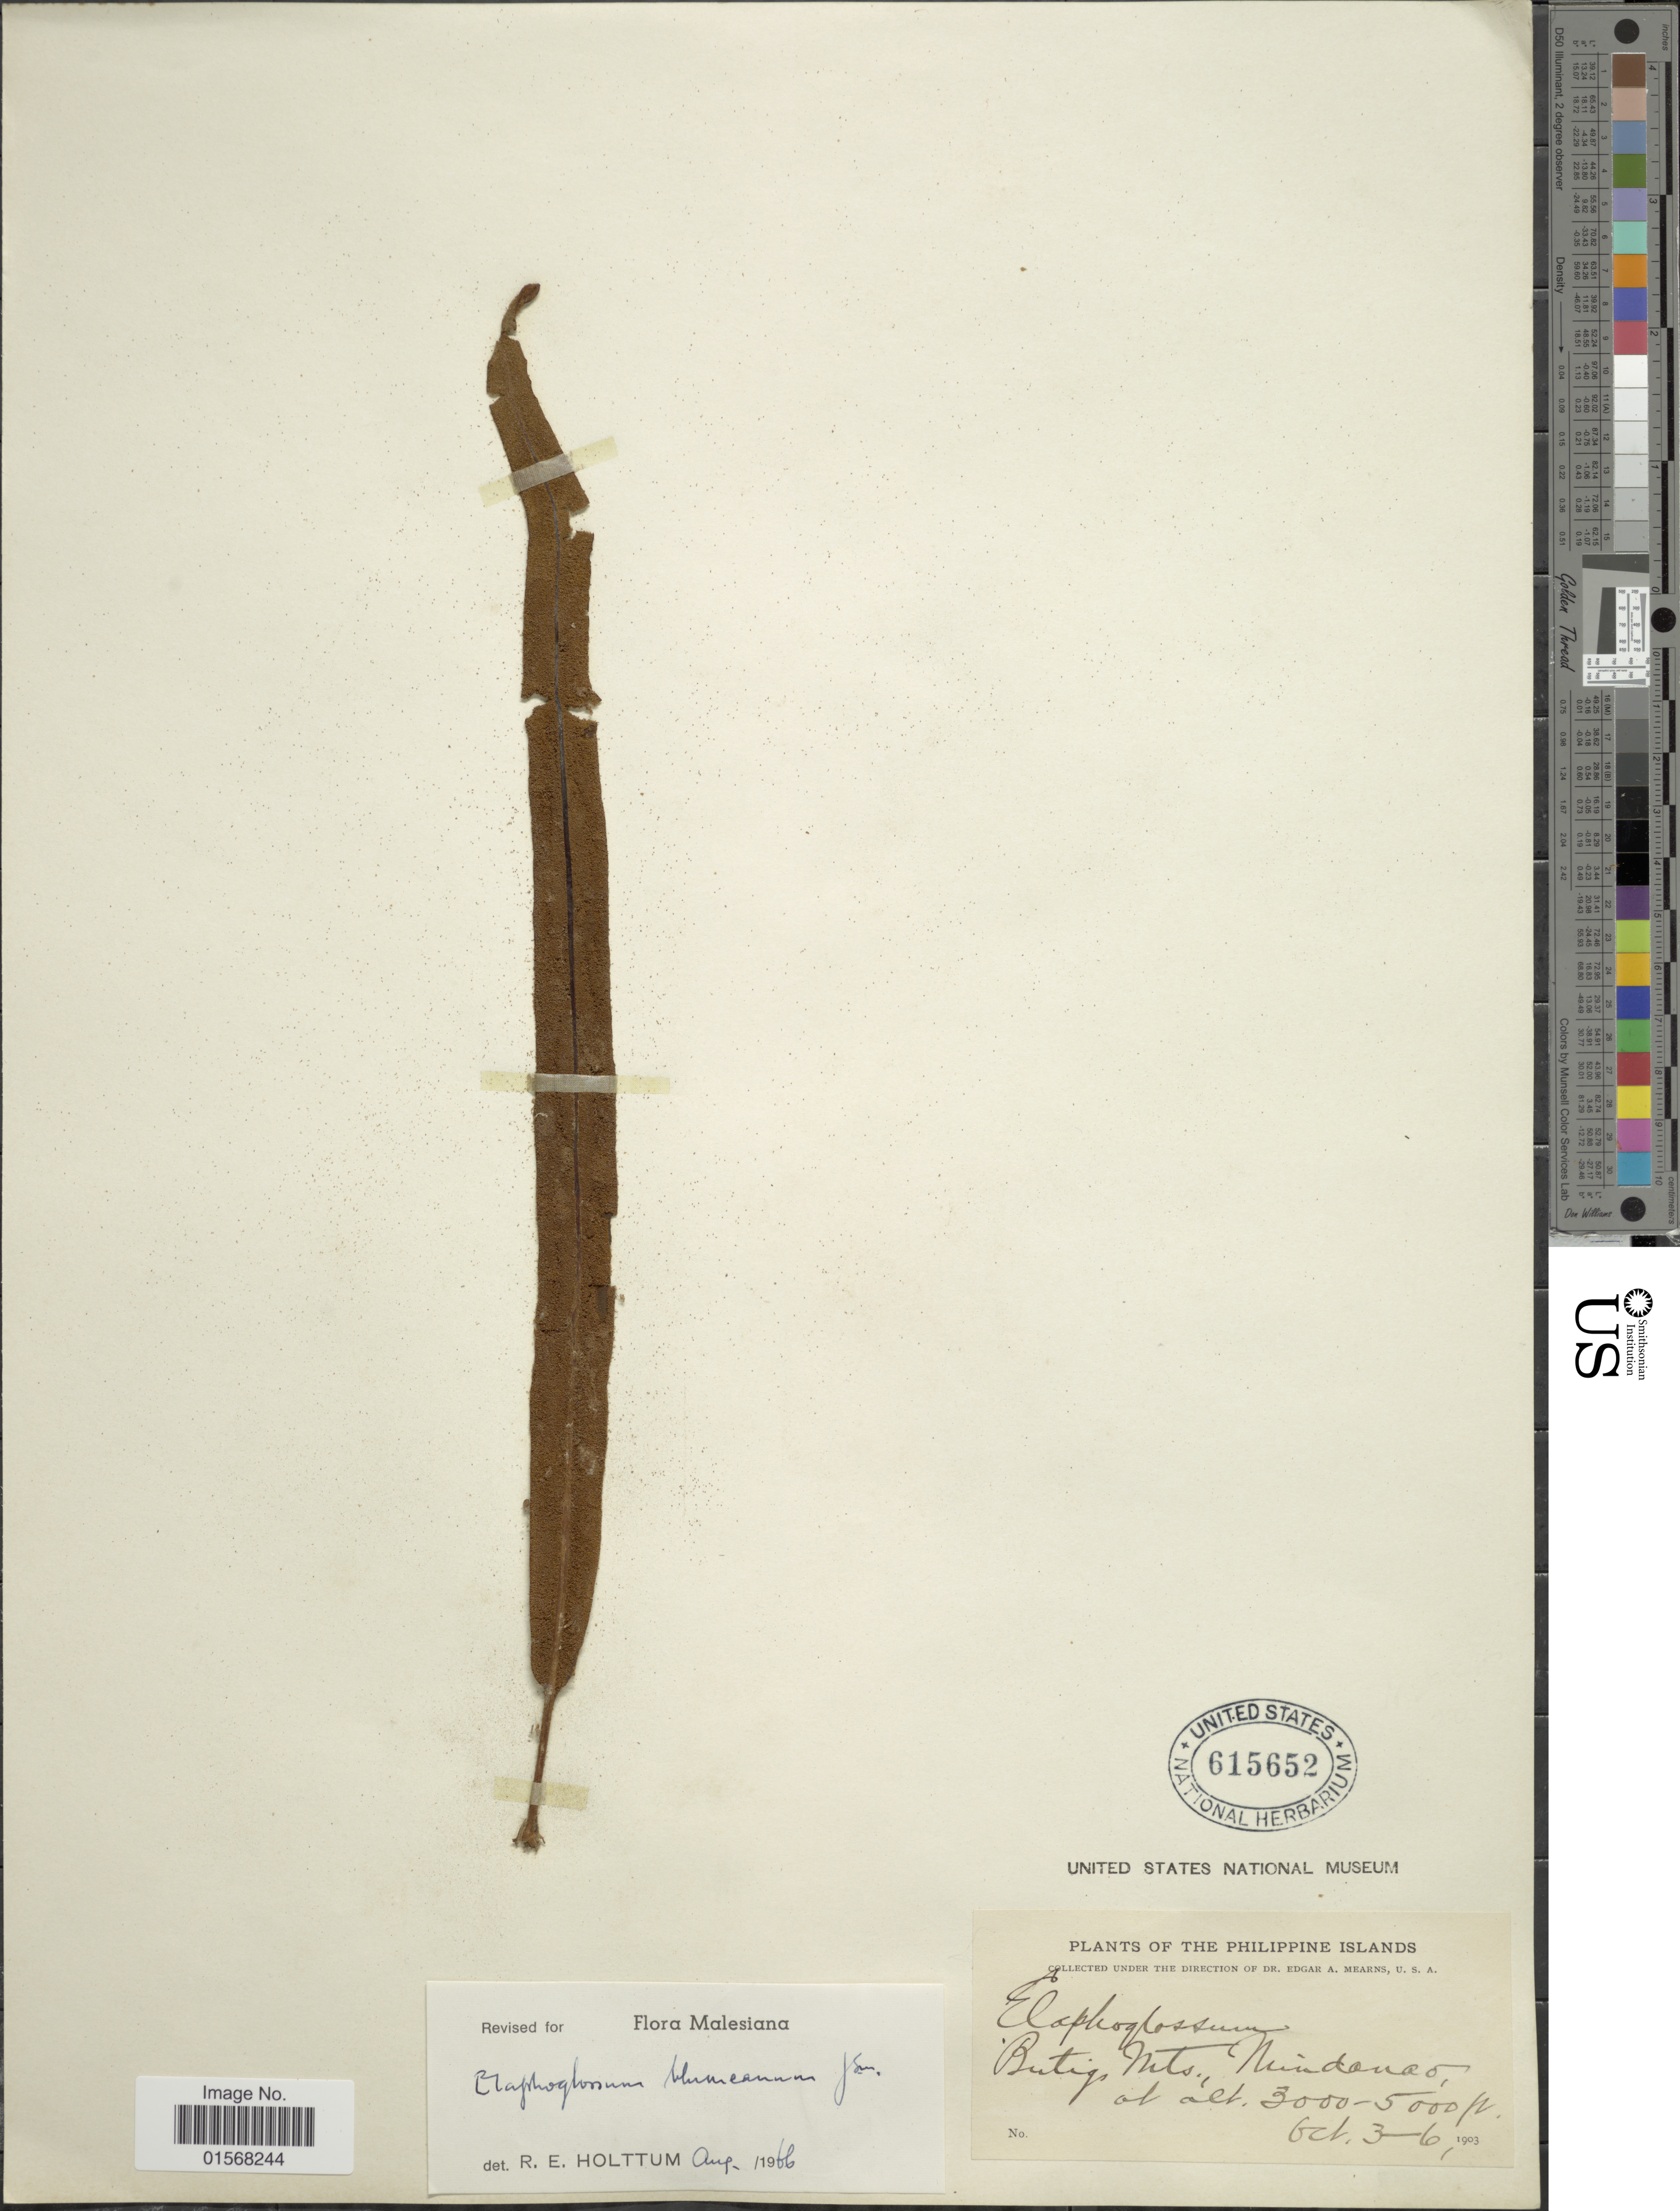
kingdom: Plantae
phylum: Tracheophyta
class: Polypodiopsida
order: Polypodiales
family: Dryopteridaceae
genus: Elaphoglossum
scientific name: Elaphoglossum blumeanum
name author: (Fée) J. Sm.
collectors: E. A. Mearns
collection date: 1903-10-03/1903-10-06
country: Philippines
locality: Philippine Islands, Butig, Mts., Mindanao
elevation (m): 914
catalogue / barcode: US 615652